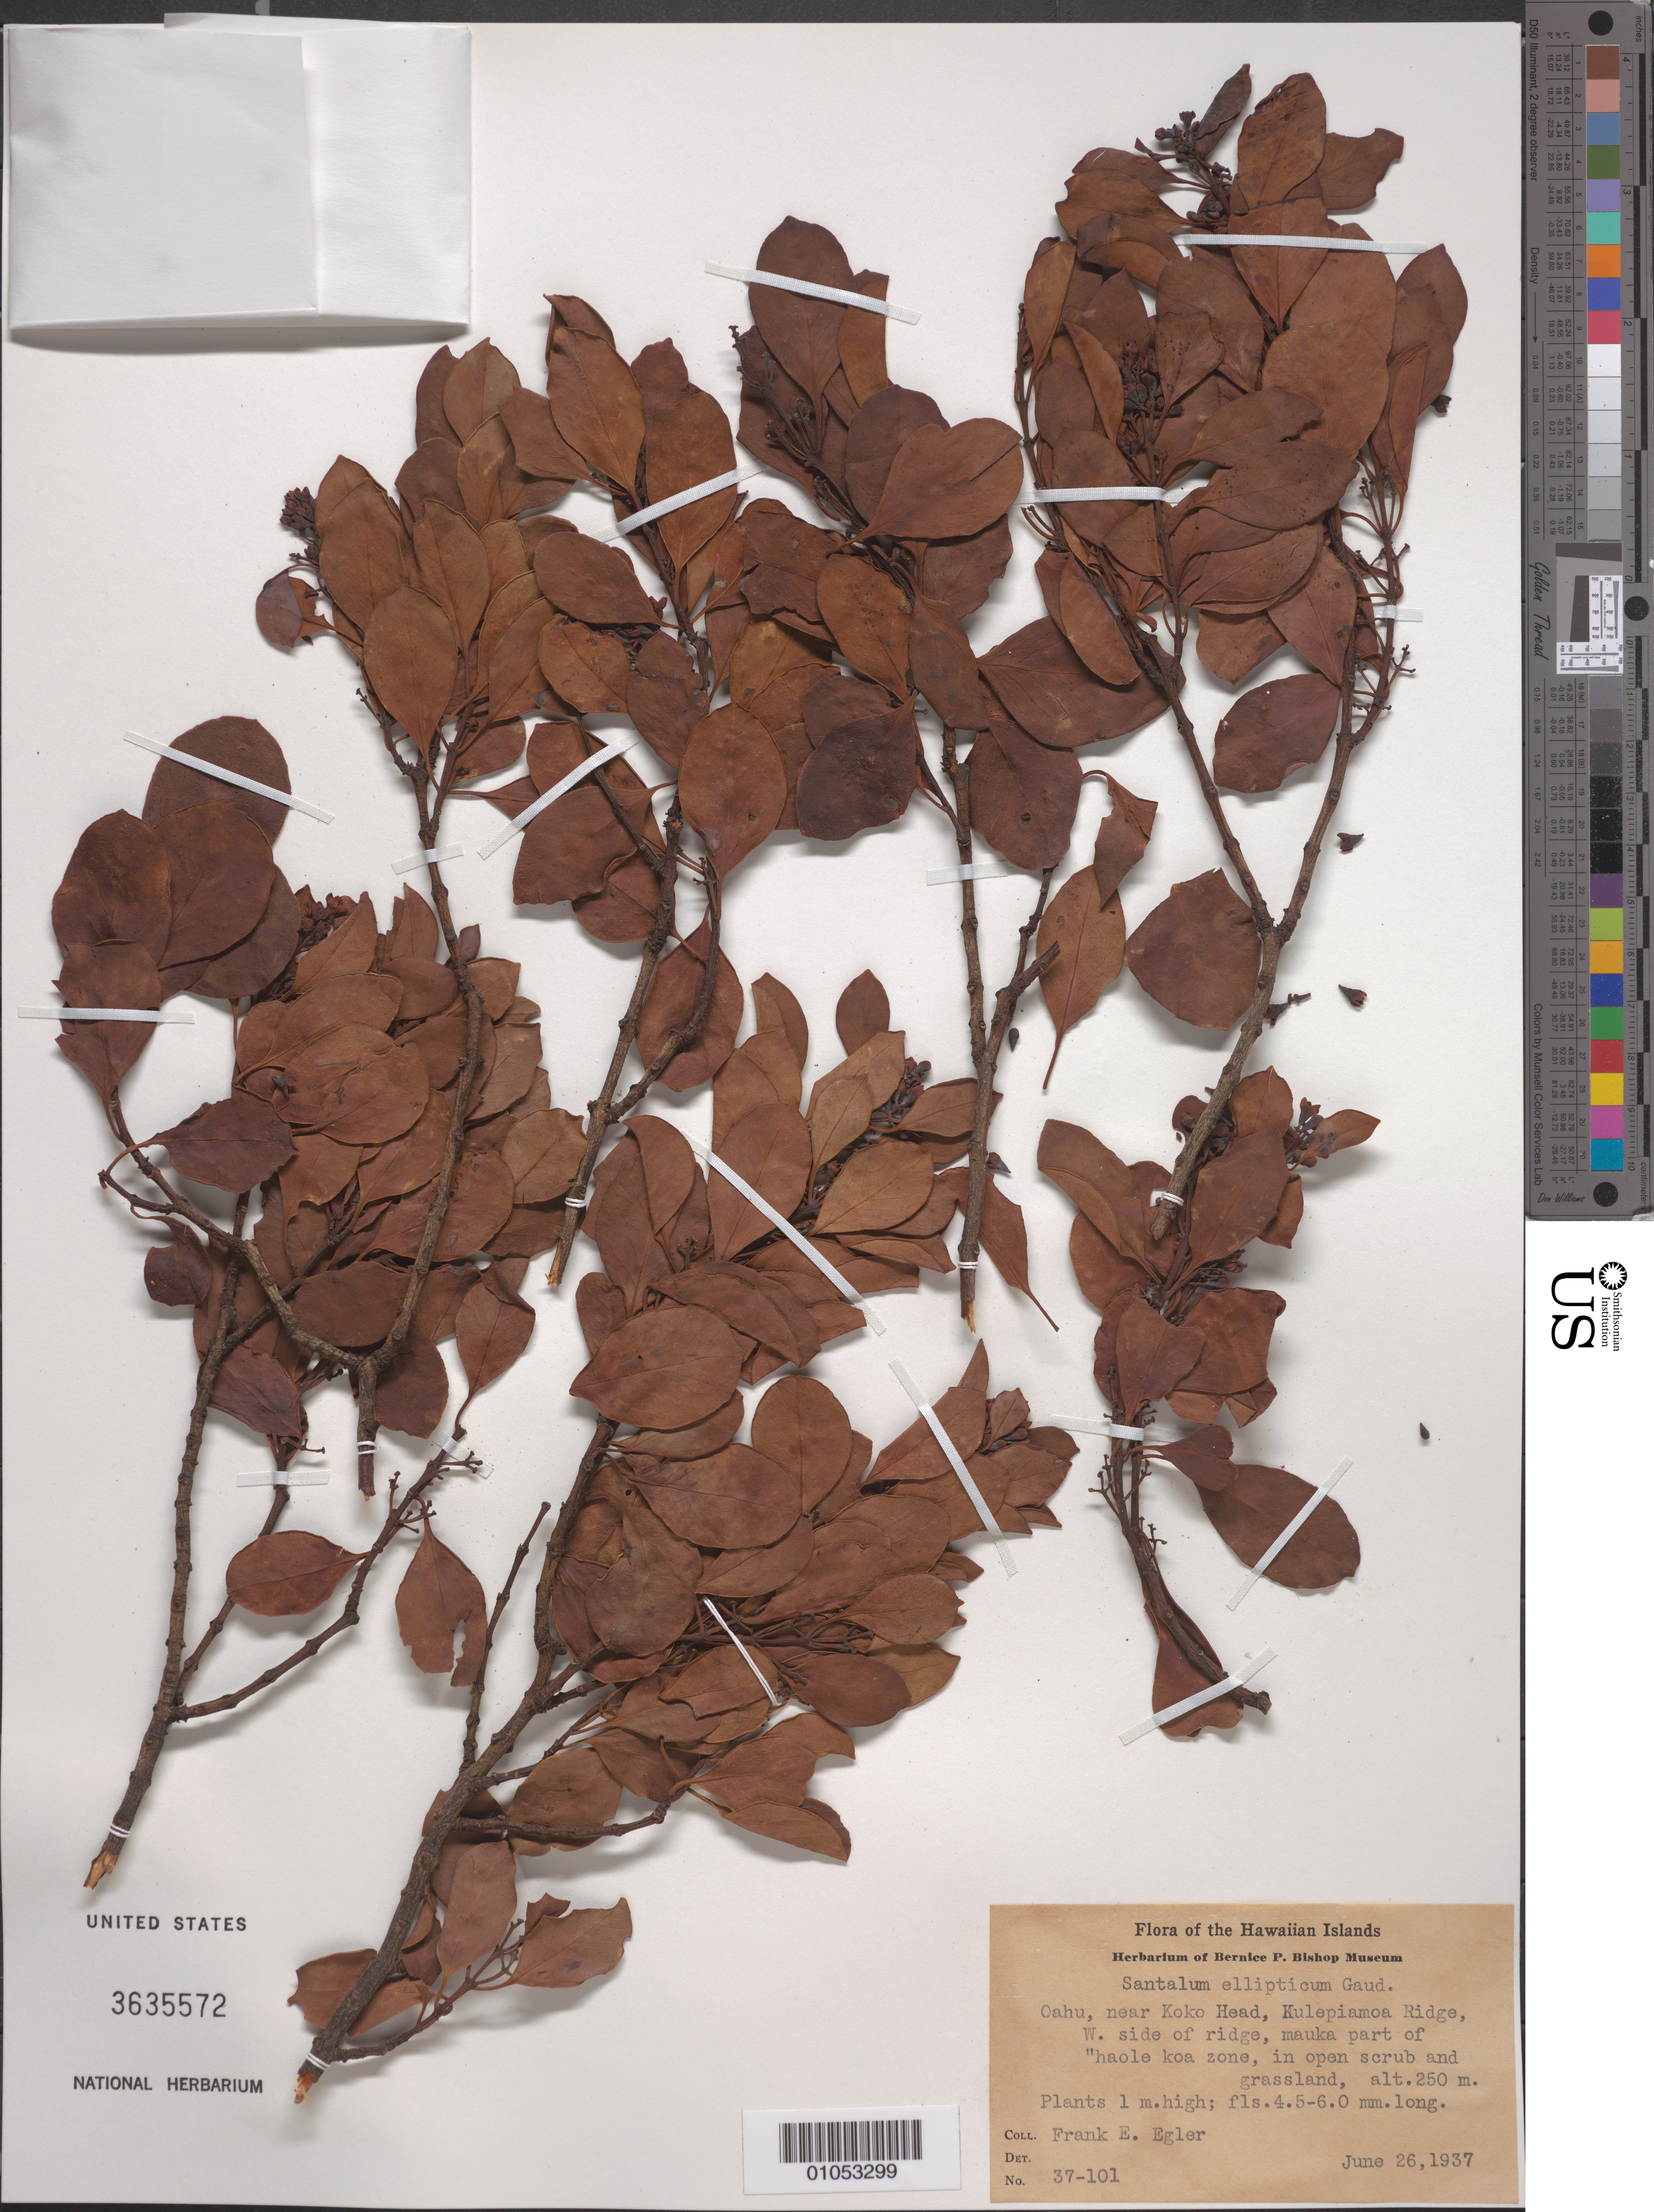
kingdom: Plantae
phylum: Tracheophyta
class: Magnoliopsida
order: Santalales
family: Santalaceae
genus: Santalum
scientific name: Santalum ellipticum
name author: Gaudich.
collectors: F. Egler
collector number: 37-101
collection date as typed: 26 Jun 1937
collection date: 1937-06-26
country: United States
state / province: Hawaii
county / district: Honolulu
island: Oahu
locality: near Koko Head, Kulepiamoa Ridge, W. side of ridge, mauka part of "haole koa zone".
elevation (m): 250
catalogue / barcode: US 3635572